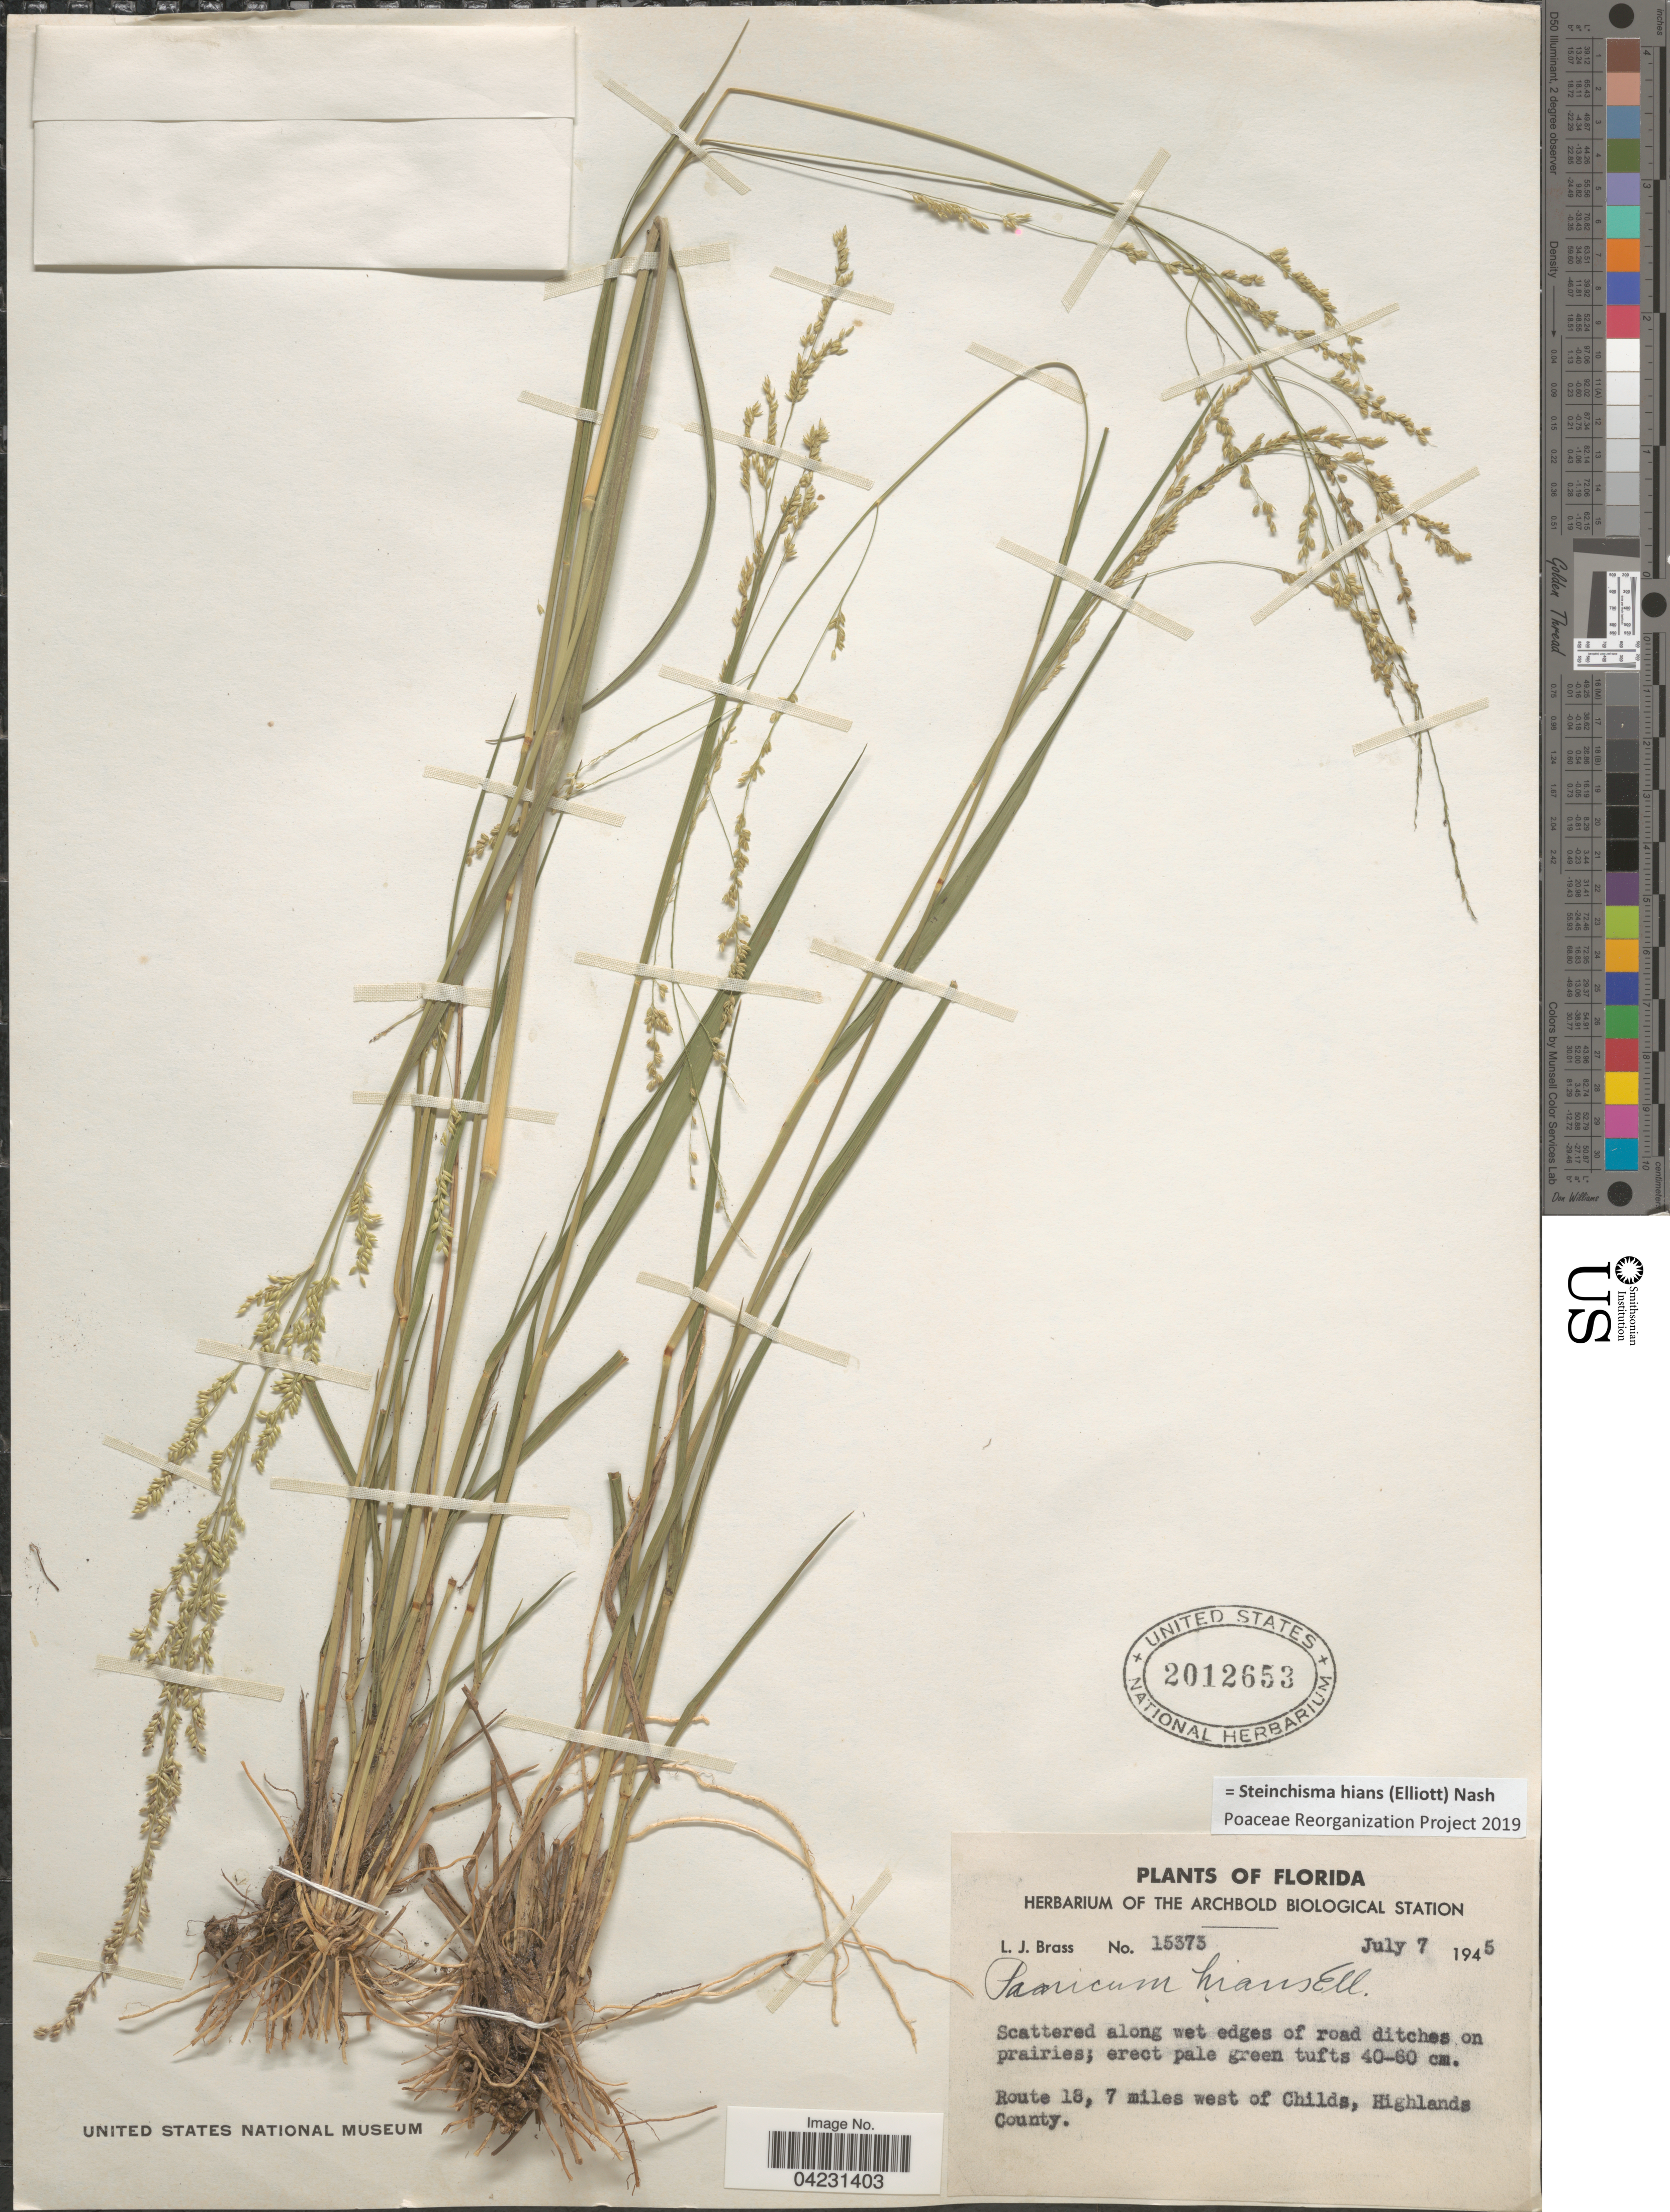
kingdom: Plantae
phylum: Tracheophyta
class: Liliopsida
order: Poales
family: Poaceae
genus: Steinchisma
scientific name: Steinchisma hians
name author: (Elliott) Nash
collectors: L. J. Brass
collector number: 15373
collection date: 1945-07-07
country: United States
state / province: Florida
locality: Route 18, 7 miles west of Childs, Highlands County.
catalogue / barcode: US 2012653